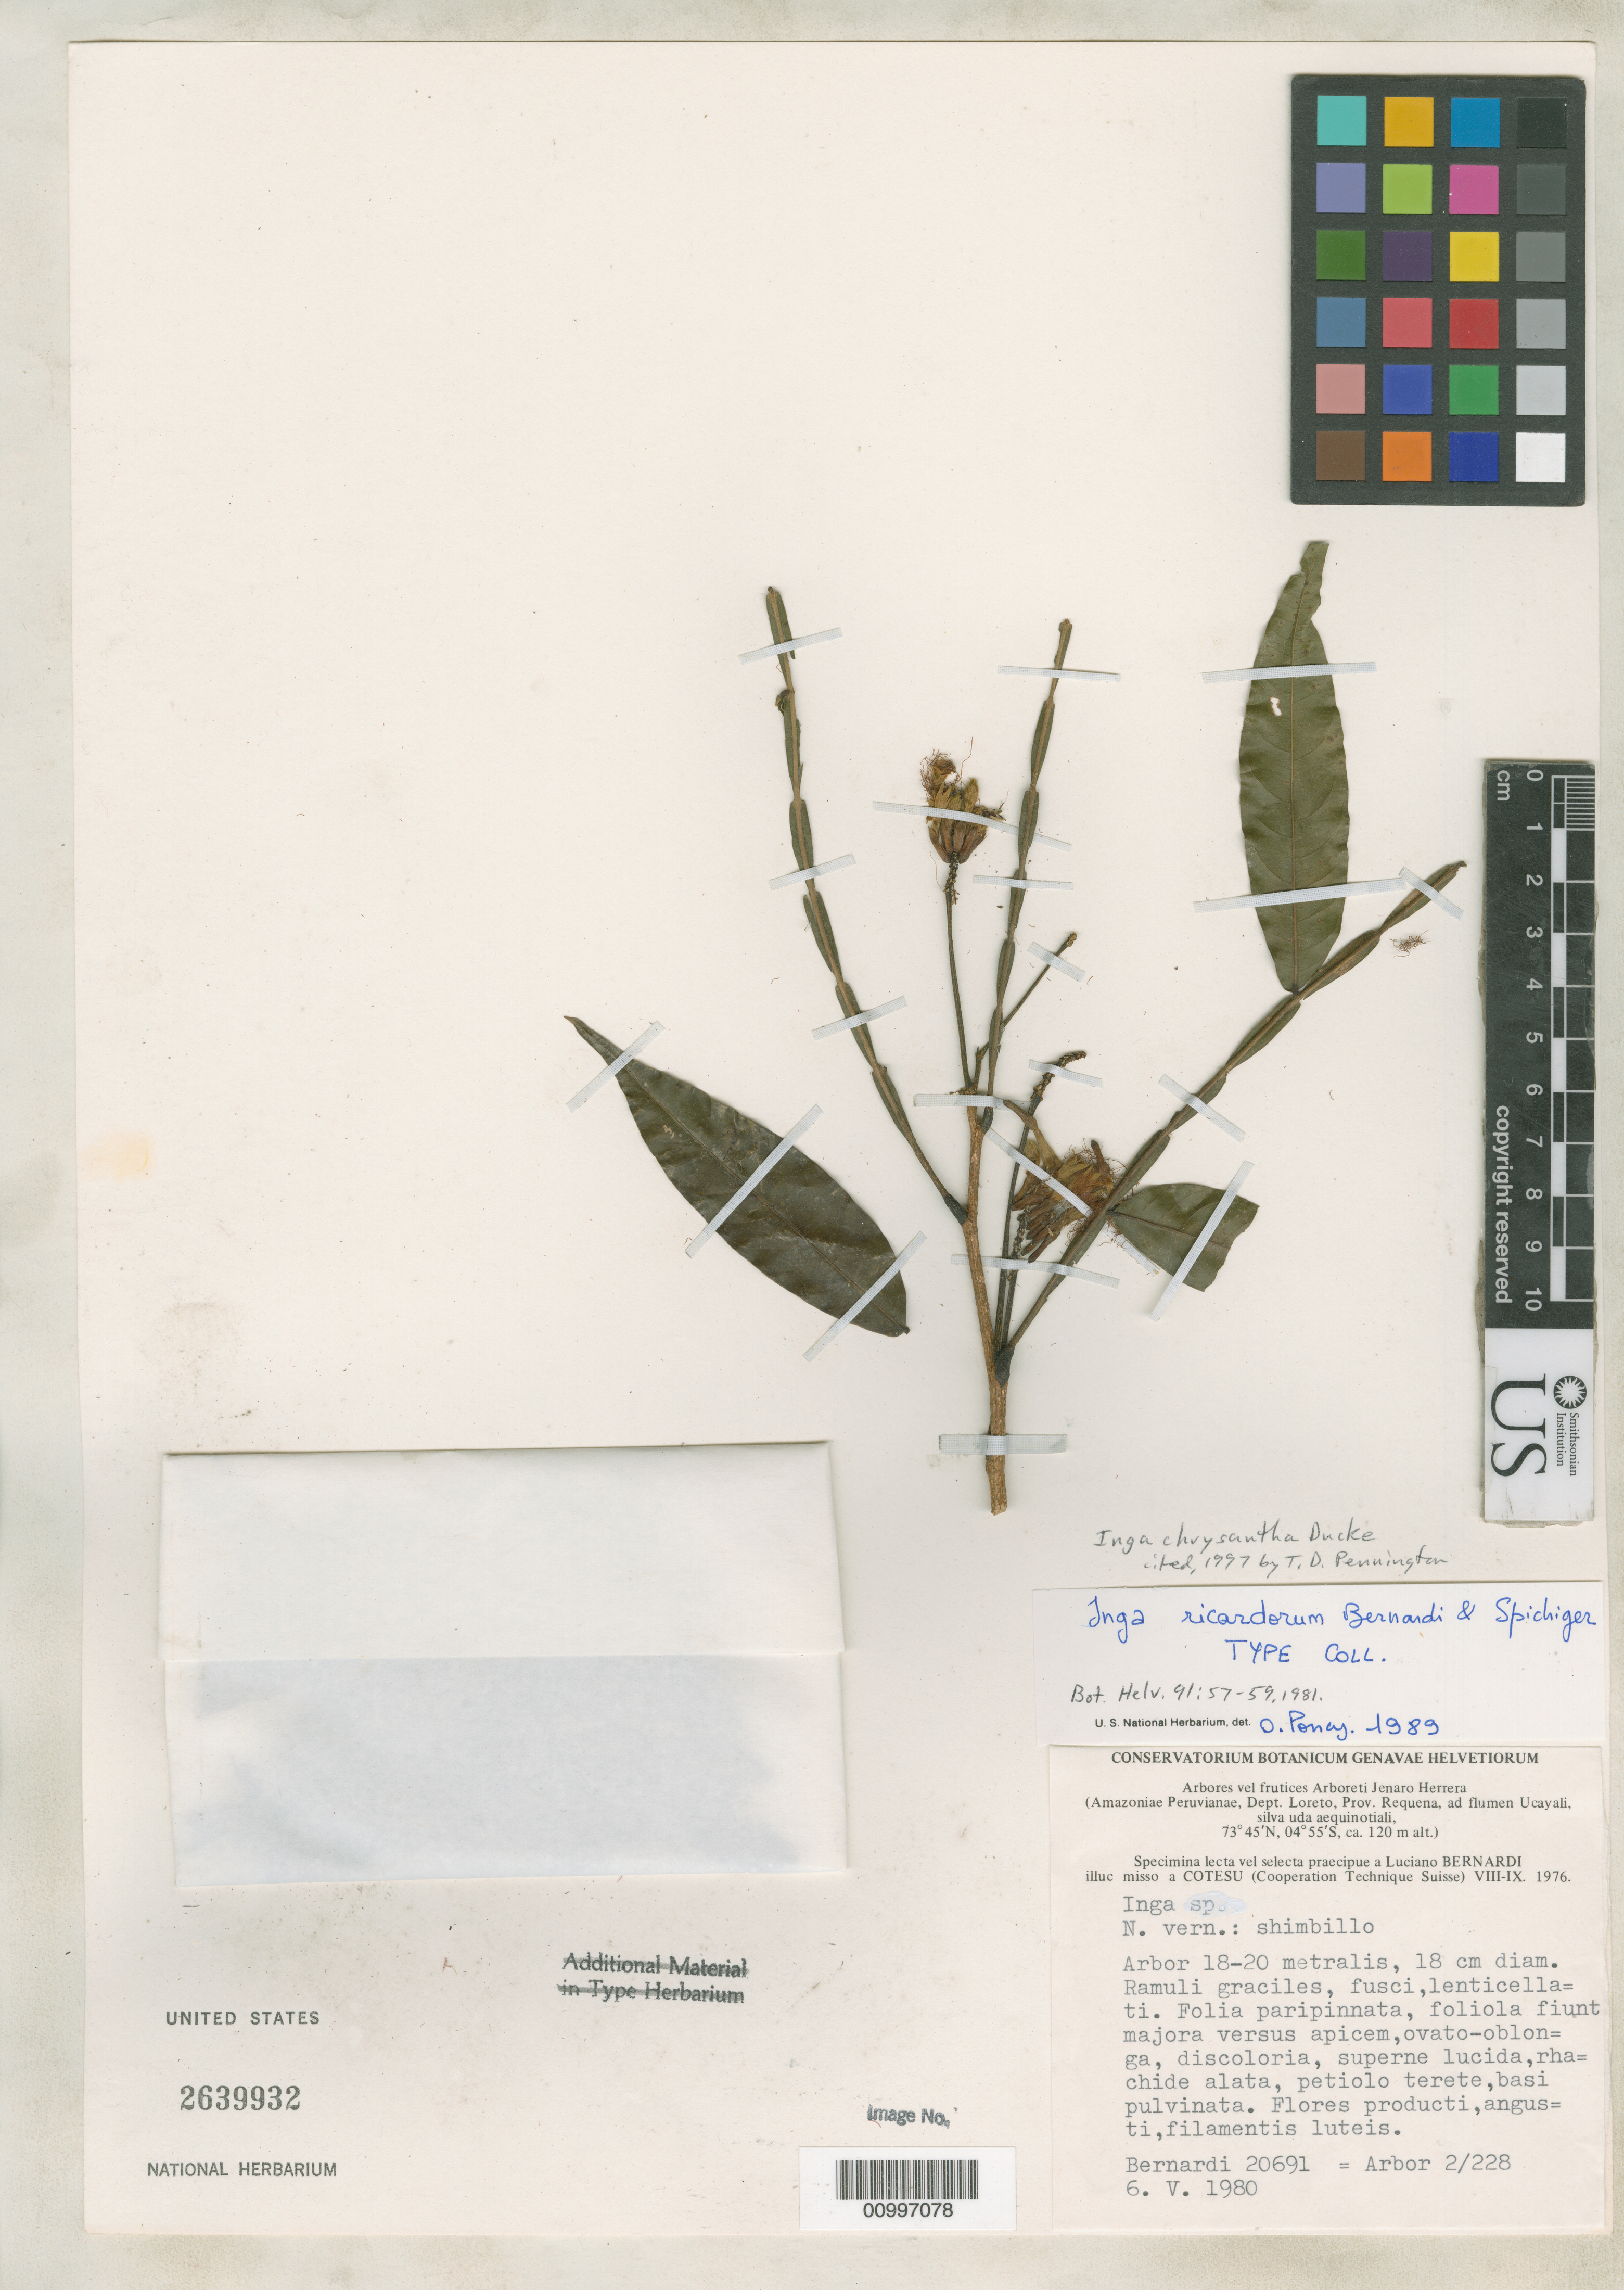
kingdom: Plantae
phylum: Tracheophyta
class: Magnoliopsida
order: Fabales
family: Fabaceae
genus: Inga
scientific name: Inga ricardorum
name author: Bernardi & Spichiger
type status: Isotype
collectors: L. Bernardi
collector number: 20691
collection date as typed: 06 May 1980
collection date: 1980-05-06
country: Peru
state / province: Loreto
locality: Prov. Requena, ad flumen Ucayali.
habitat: Silva uda aequinotiali.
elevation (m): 120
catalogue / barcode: US 2639932